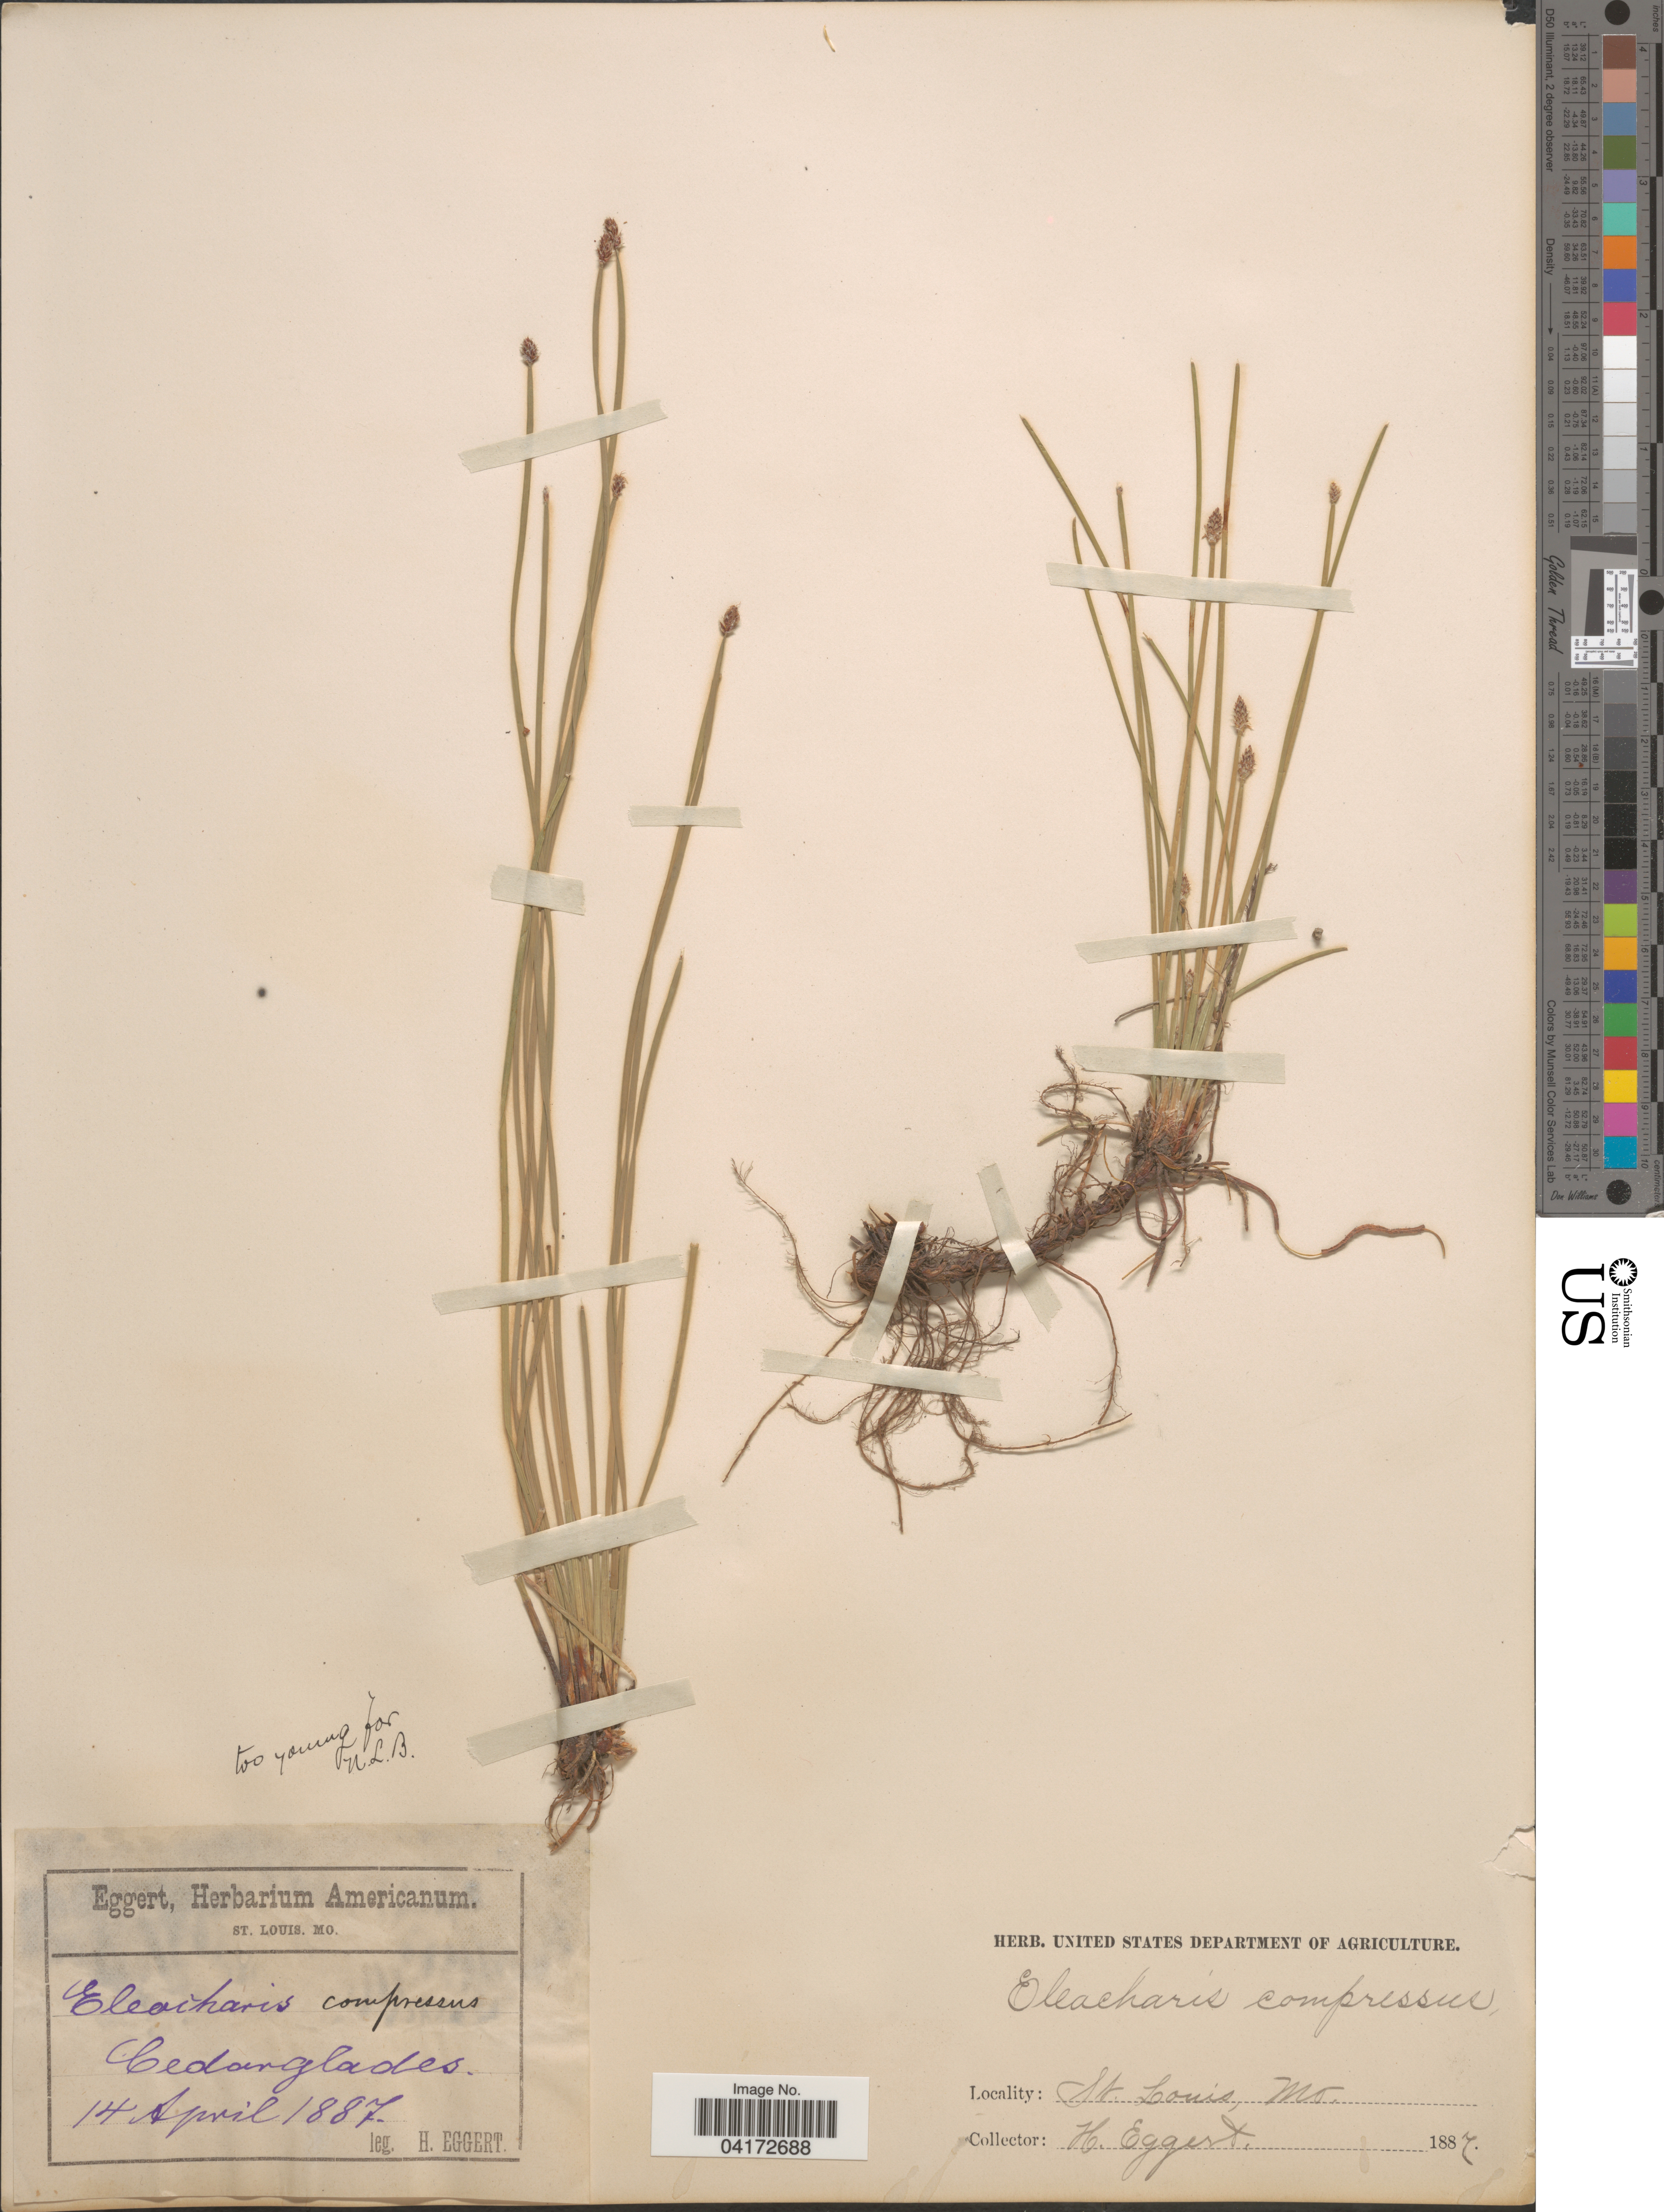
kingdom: Plantae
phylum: Tracheophyta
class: Liliopsida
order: Poales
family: Cyperaceae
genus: Eleocharis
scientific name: Eleocharis compressa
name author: Sull.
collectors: H. Eggert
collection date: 1887-04-14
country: United States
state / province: Missouri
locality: St. Louis. Cedar glades.